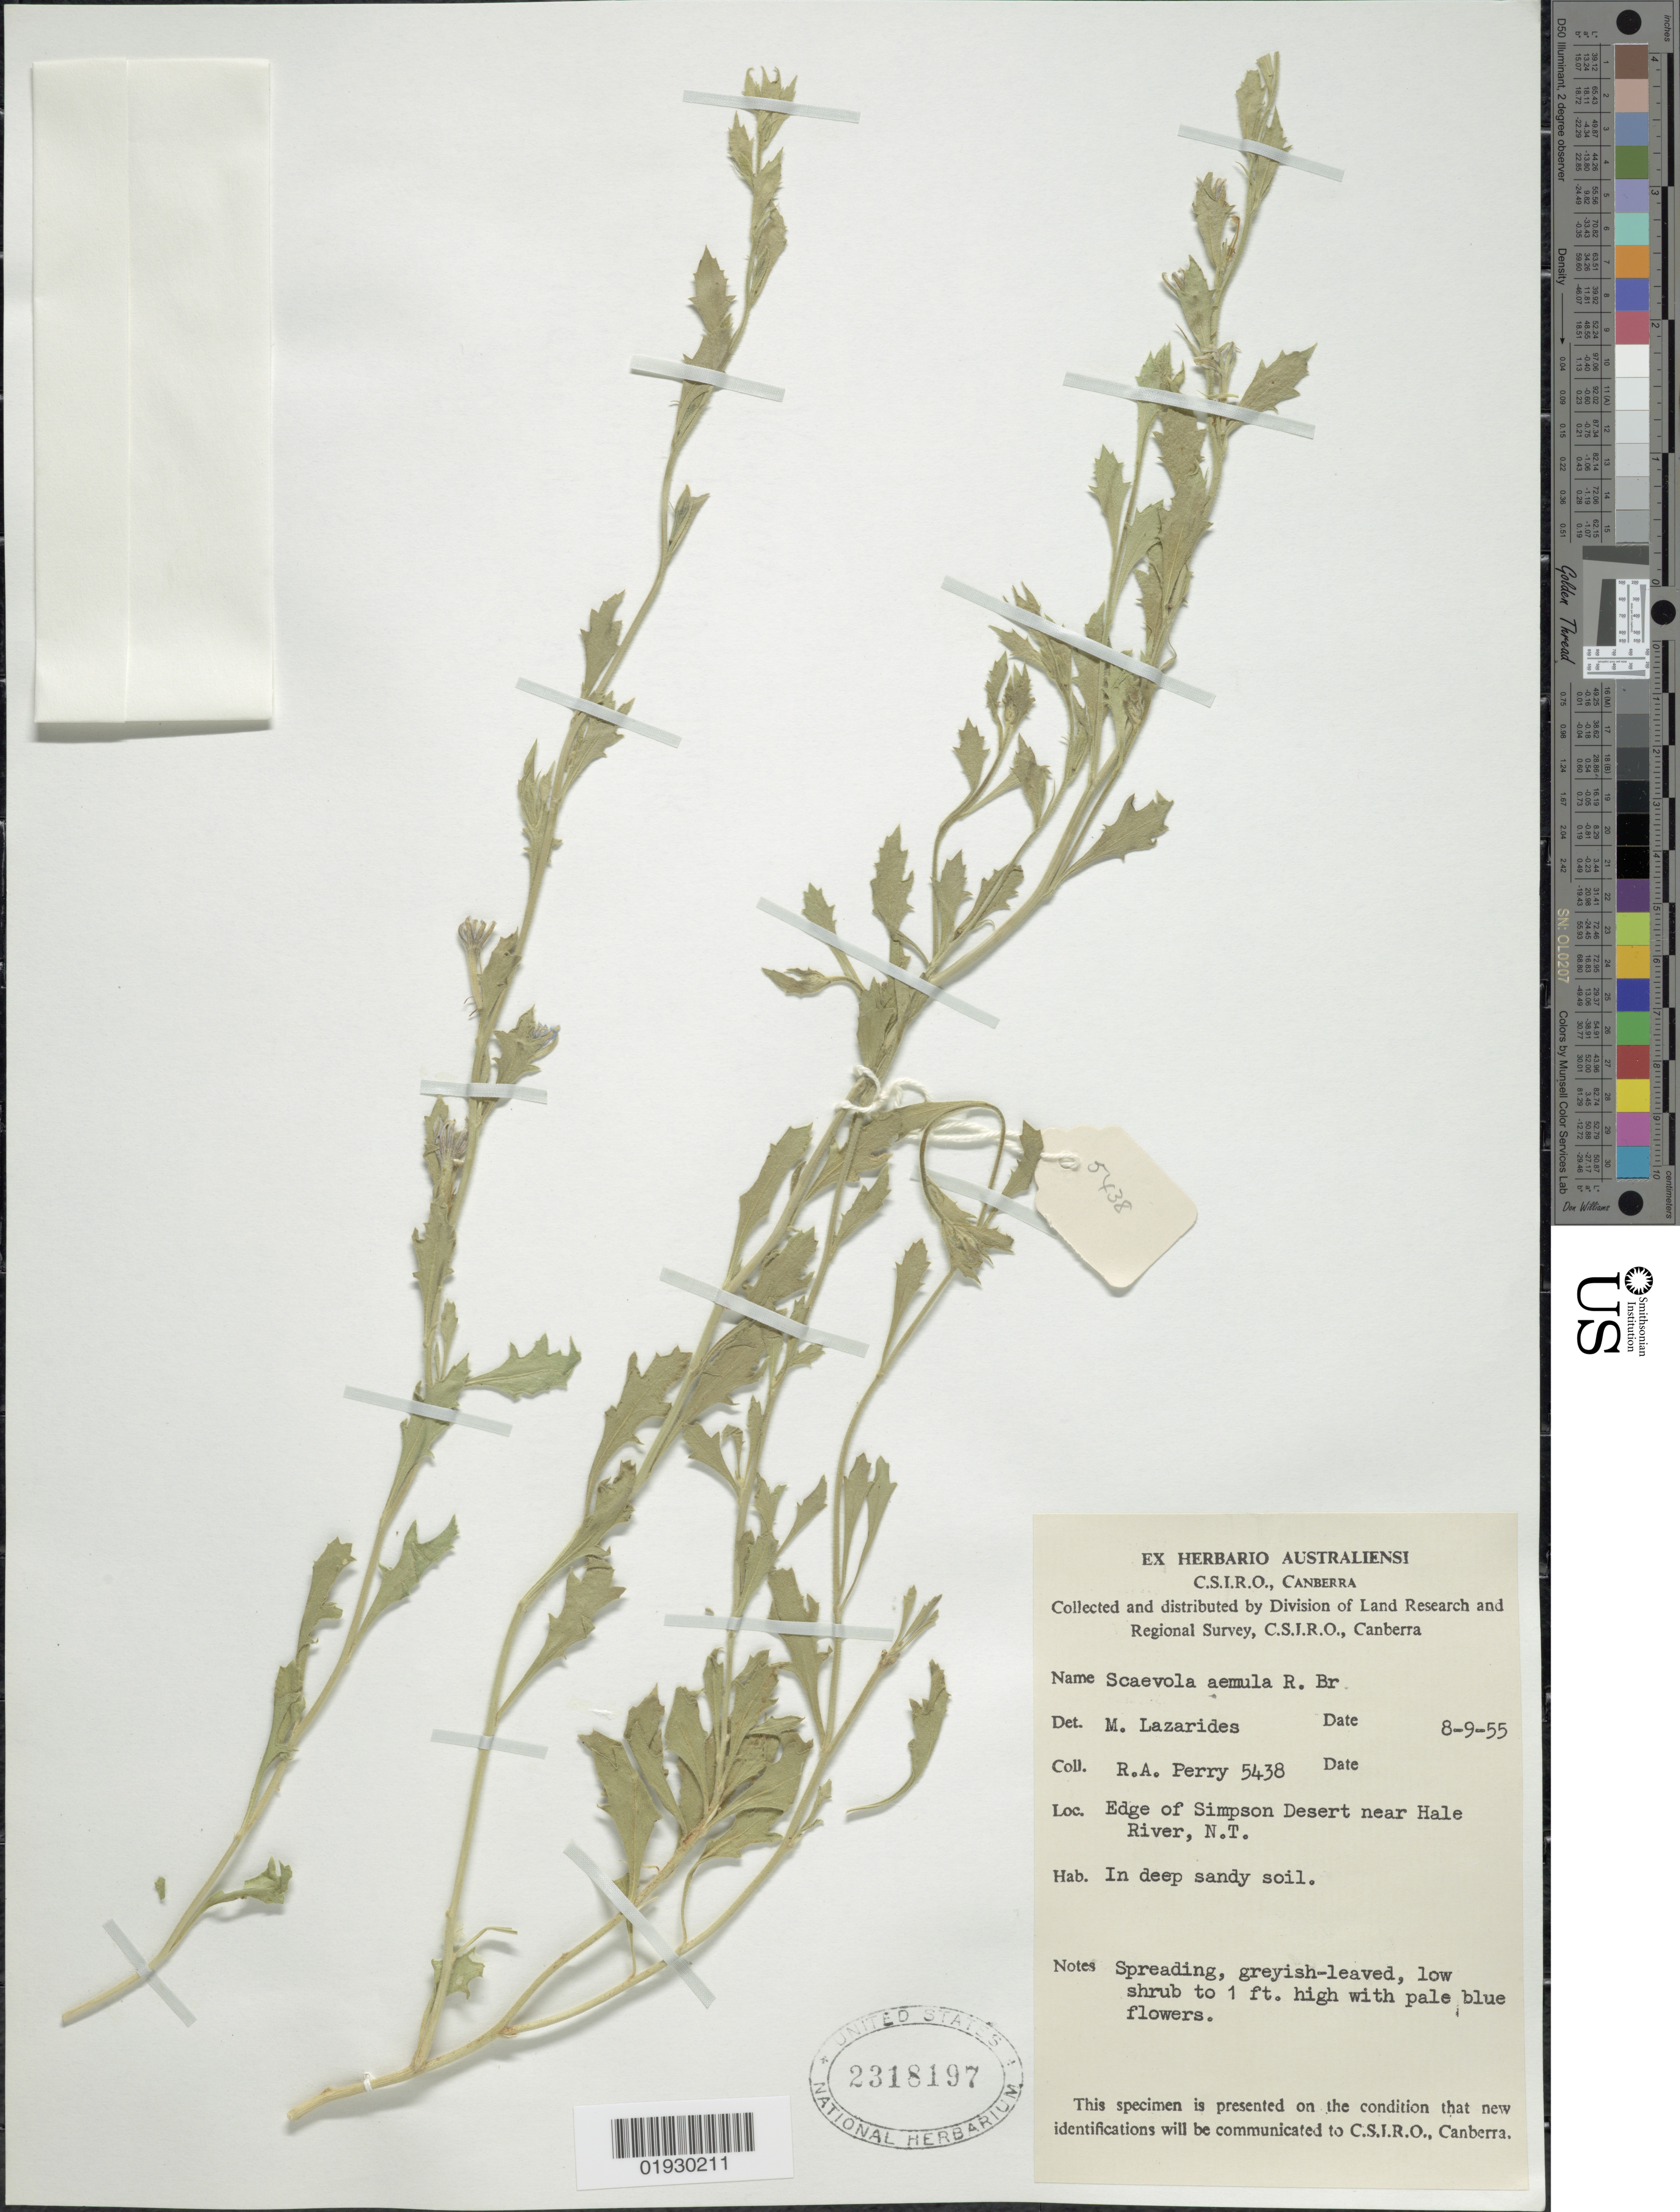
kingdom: Plantae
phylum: Tracheophyta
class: Magnoliopsida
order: Asterales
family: Goodeniaceae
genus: Scaevola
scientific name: Scaevola aemula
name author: R. Br.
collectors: Perry, R. A.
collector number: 5438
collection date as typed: Transcribed d/m/y: 8/9/55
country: Australia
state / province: Northern Territory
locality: Edge of Simpson Desert near Hale River, N.T.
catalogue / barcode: US 2318197